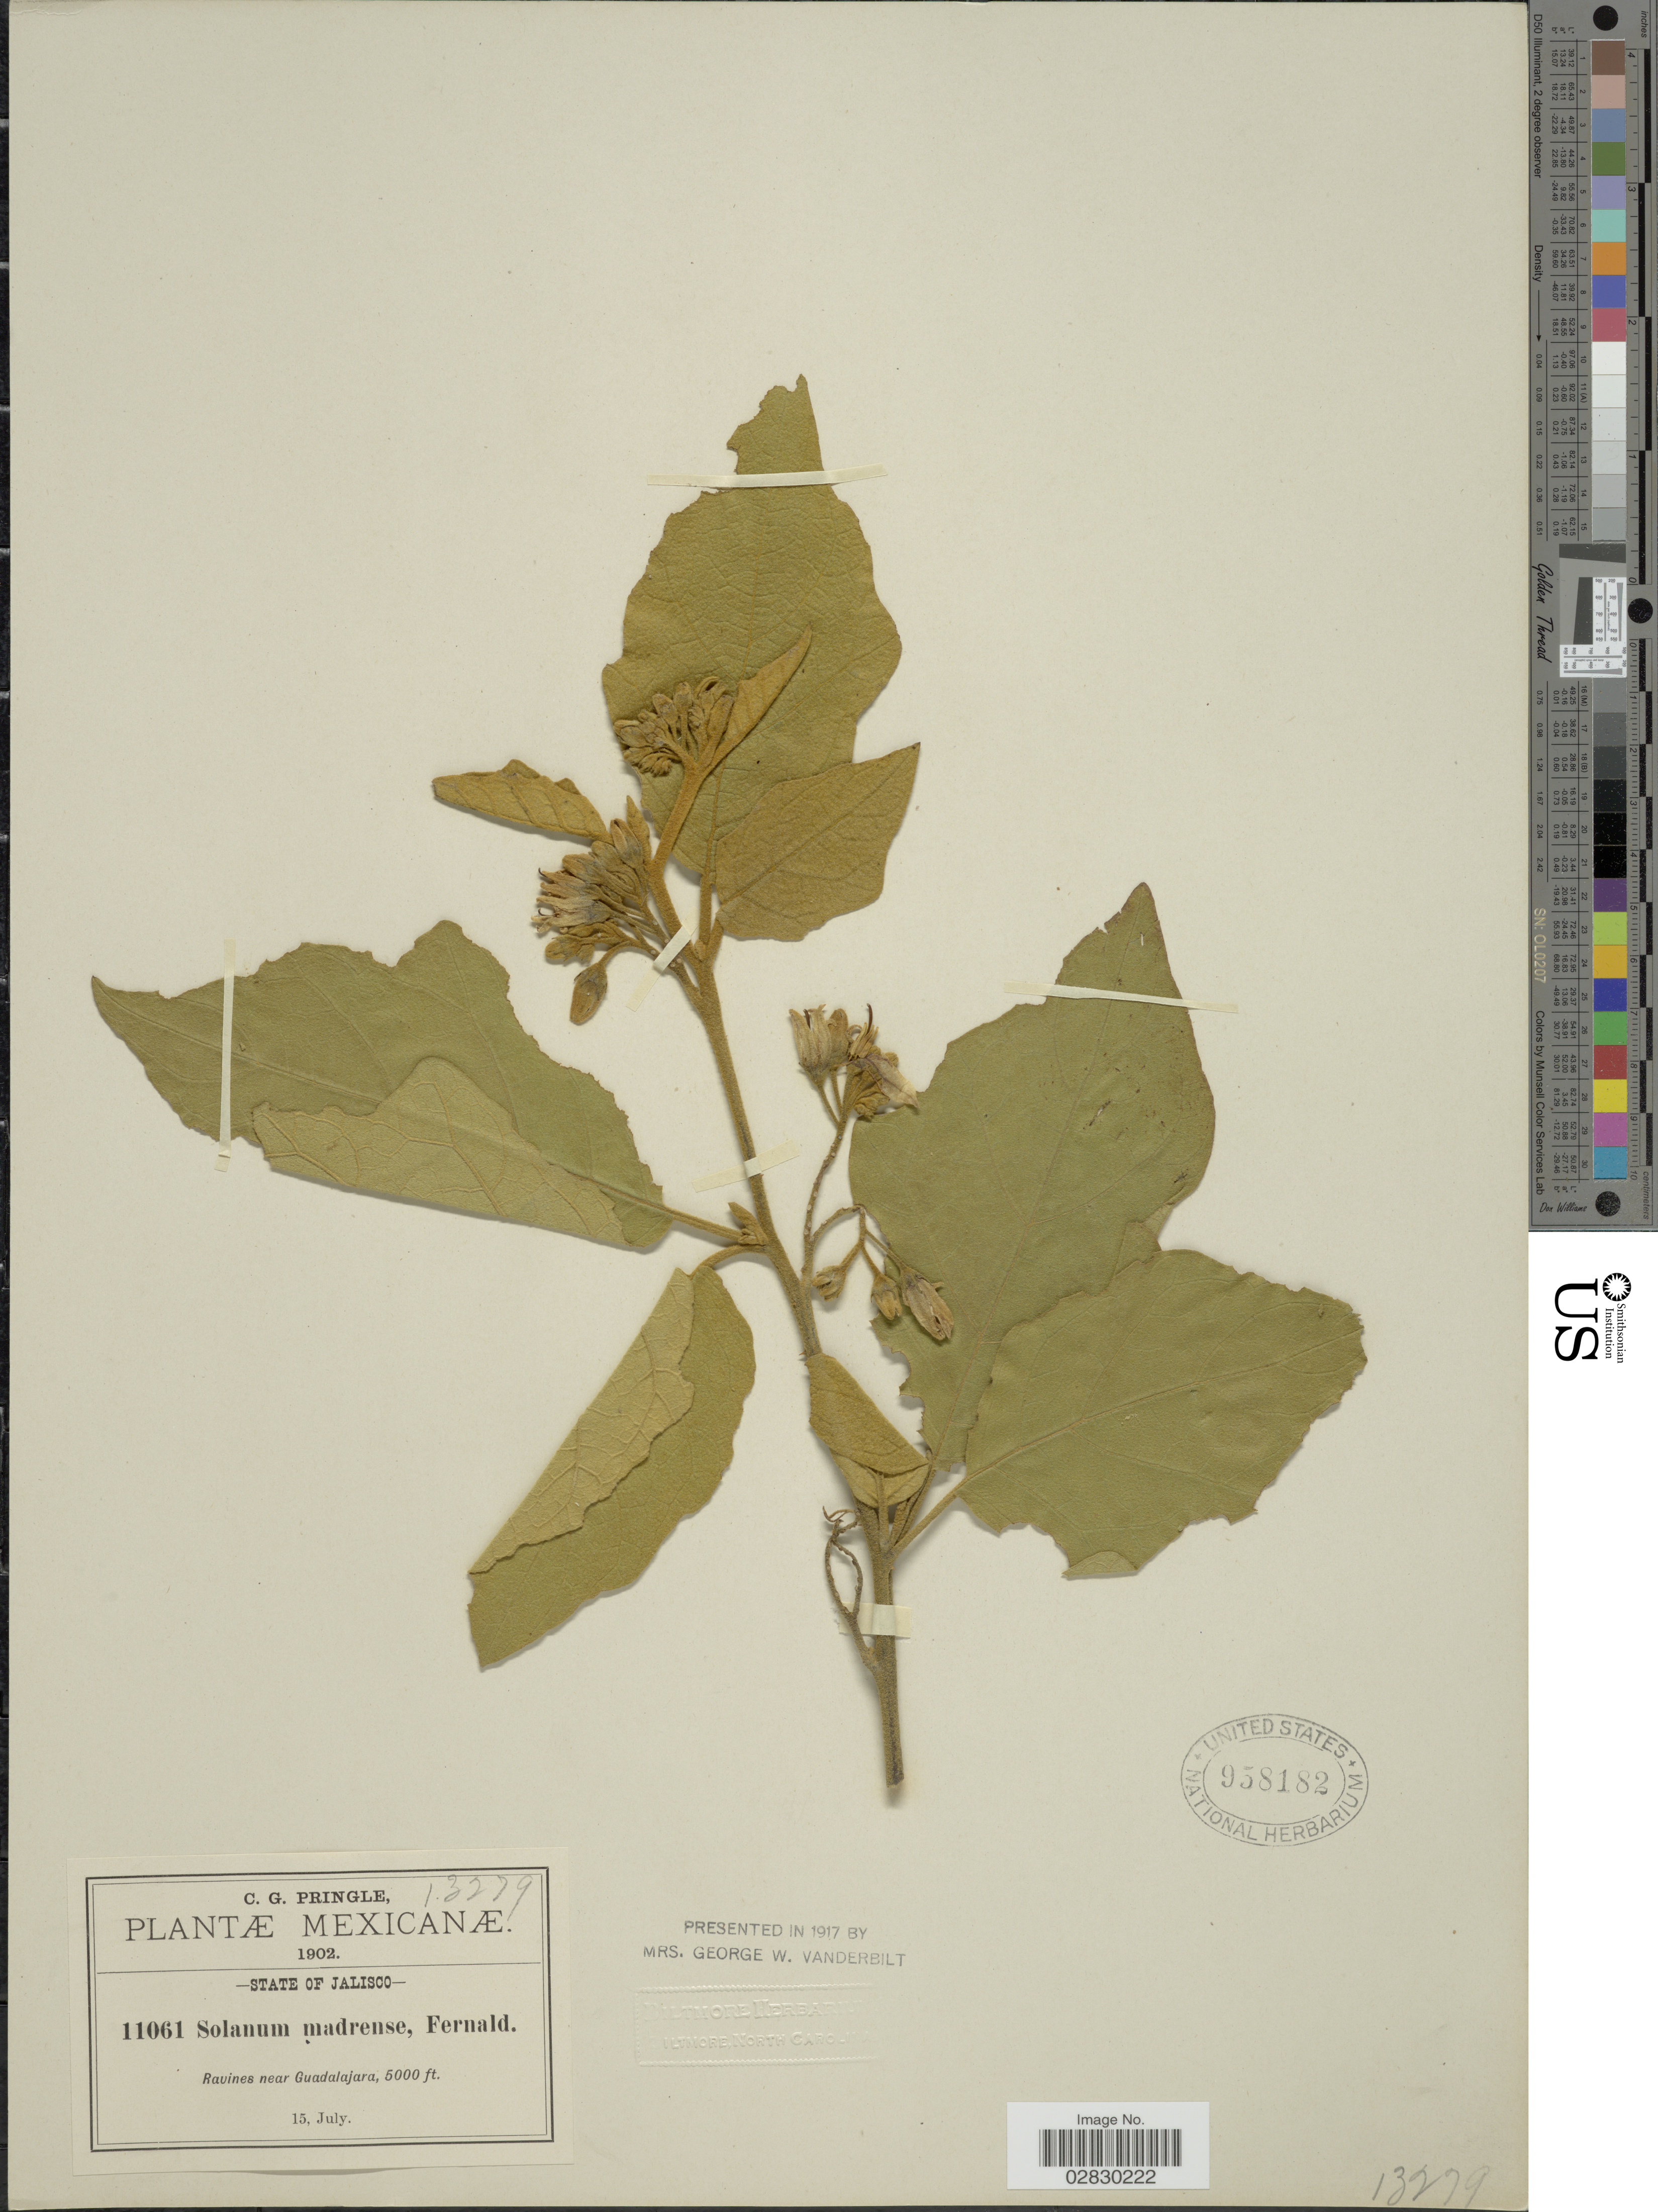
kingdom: Plantae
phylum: Tracheophyta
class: Magnoliopsida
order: Solanales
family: Solanaceae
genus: Solanum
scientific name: Solanum madrense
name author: Fernald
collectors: C. G. Pringle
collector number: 11061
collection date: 1902-07-15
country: Mexico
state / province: Jalisco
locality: Ravines near Guadalajara.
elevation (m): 1524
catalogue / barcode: US 958182